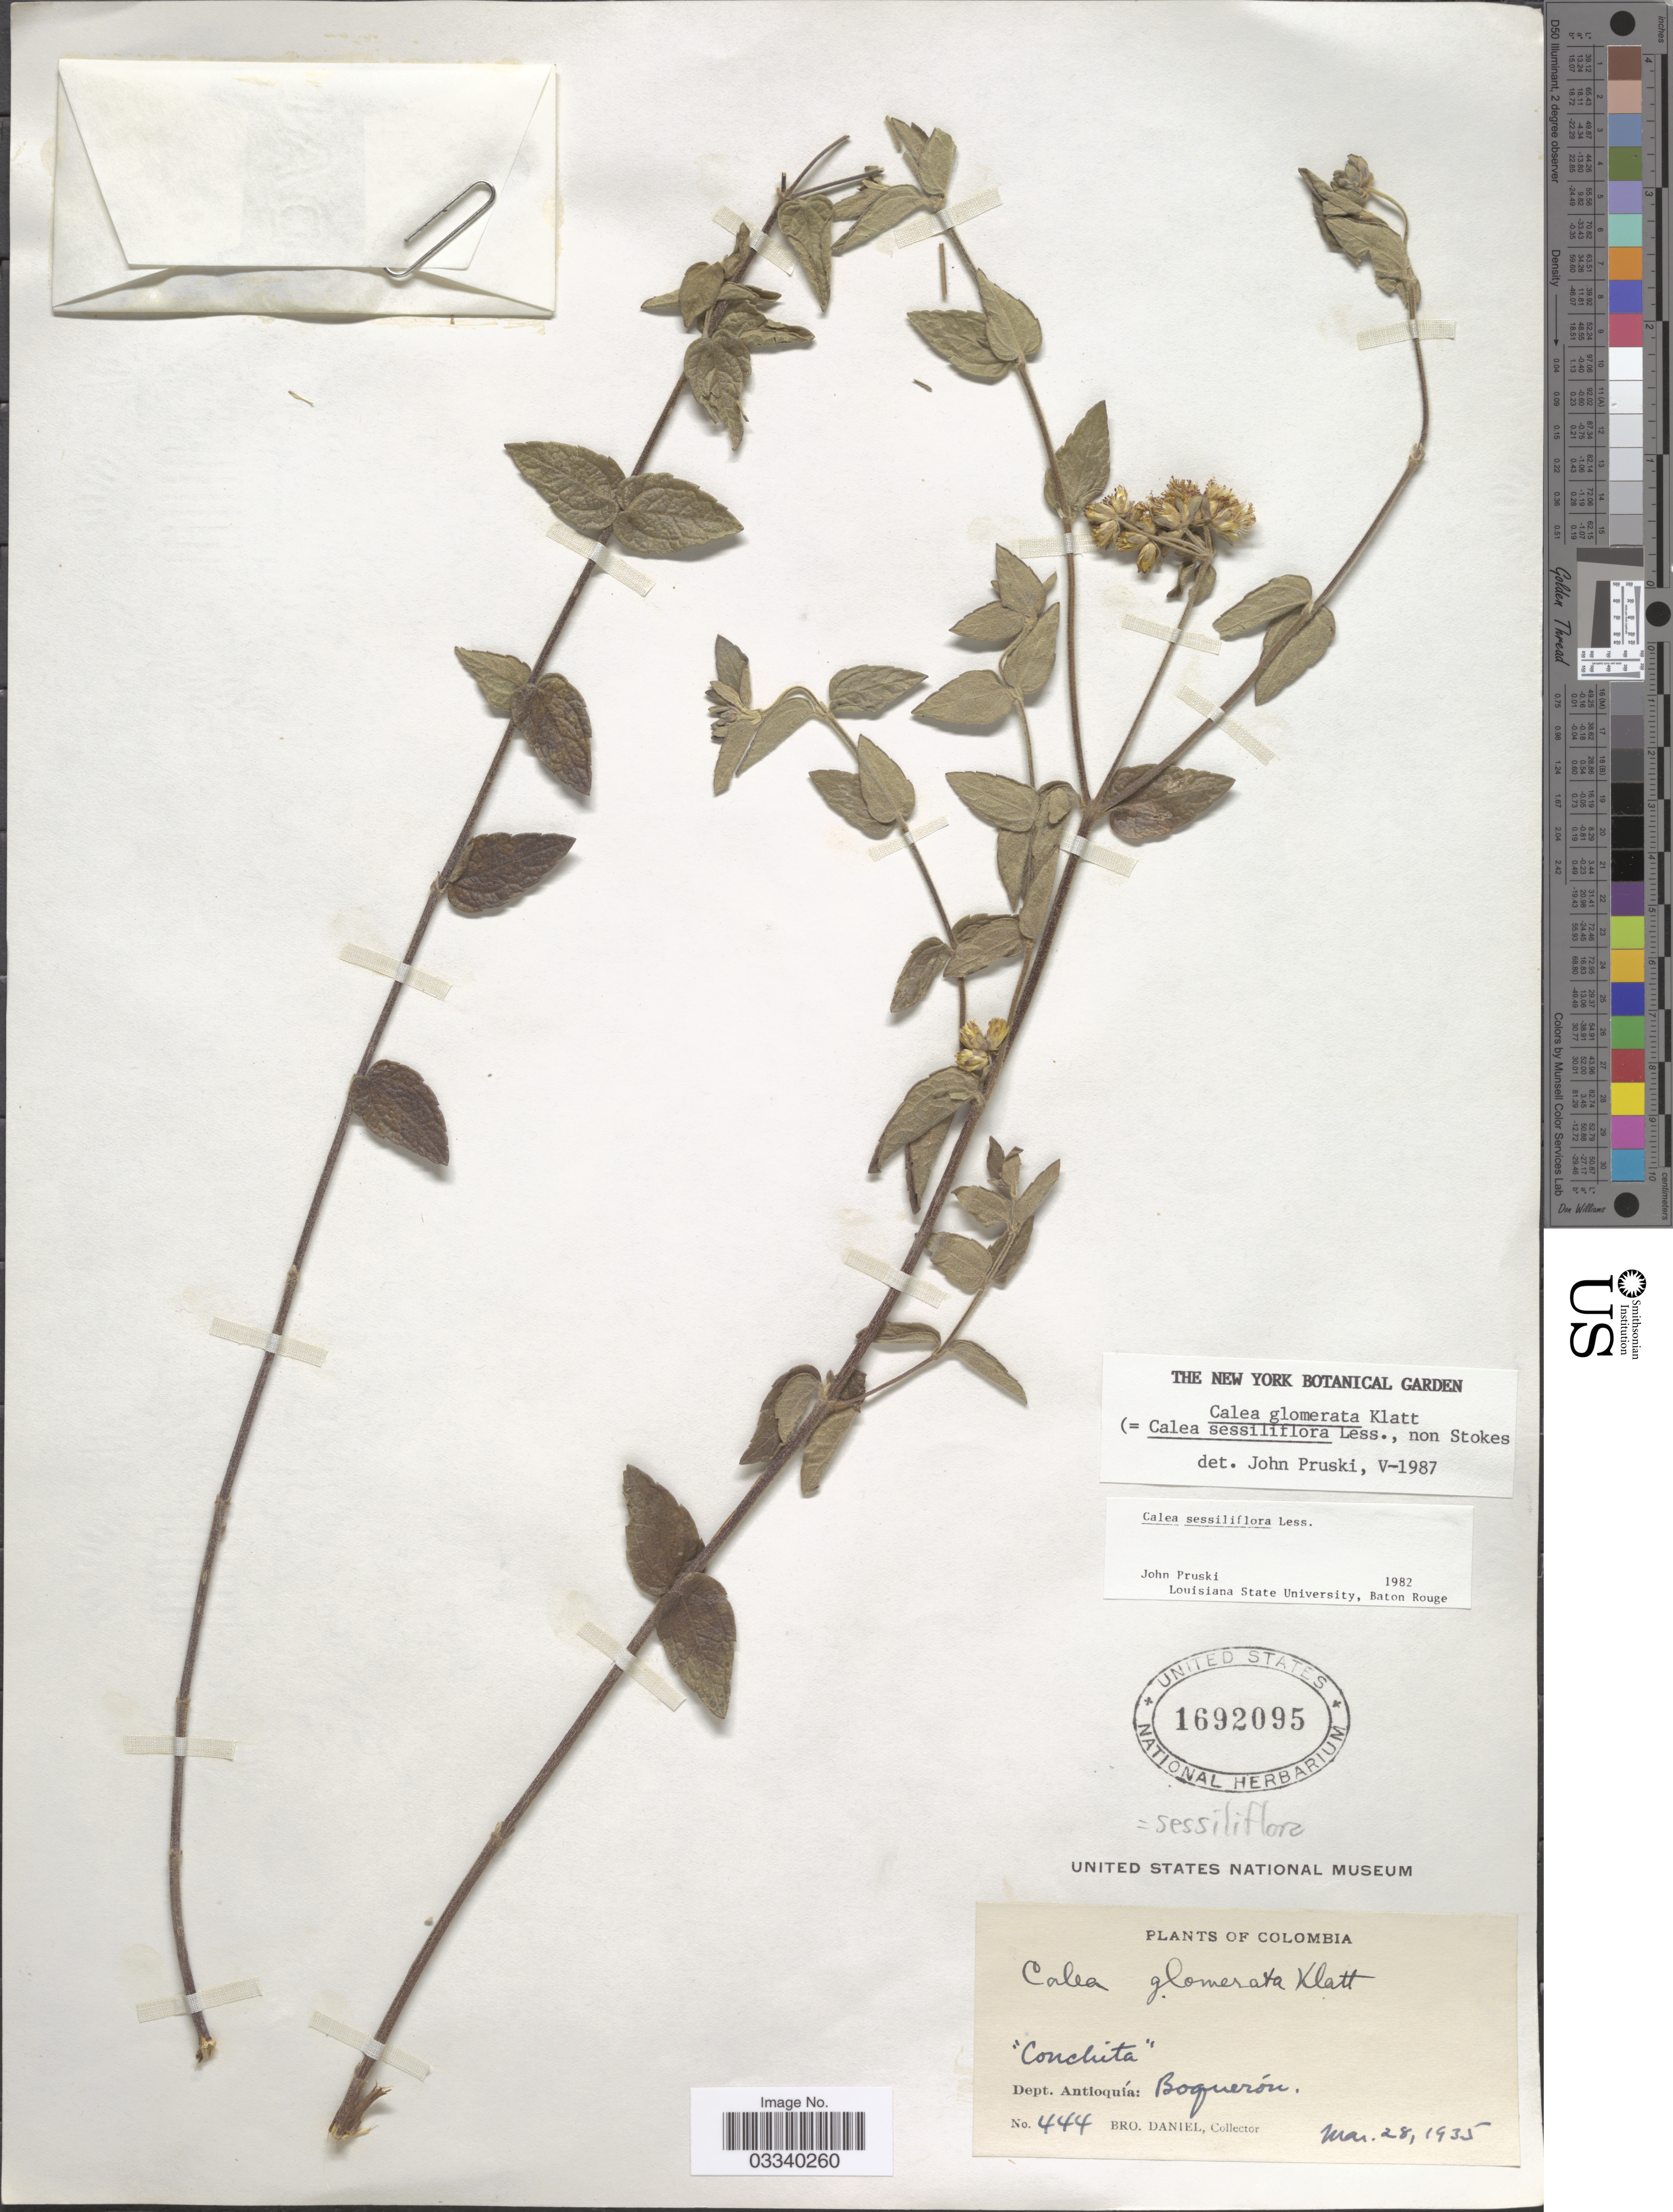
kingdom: Plantae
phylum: Tracheophyta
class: Magnoliopsida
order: Asterales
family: Asteraceae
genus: Calea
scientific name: Calea sessiliflora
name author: Less.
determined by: Pruski, J. F.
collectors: Bro. Daniel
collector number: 444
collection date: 1935-03-28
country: Colombia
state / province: Antioquia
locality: Dept. Antioquía: Boquerón.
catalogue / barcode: US 1692095